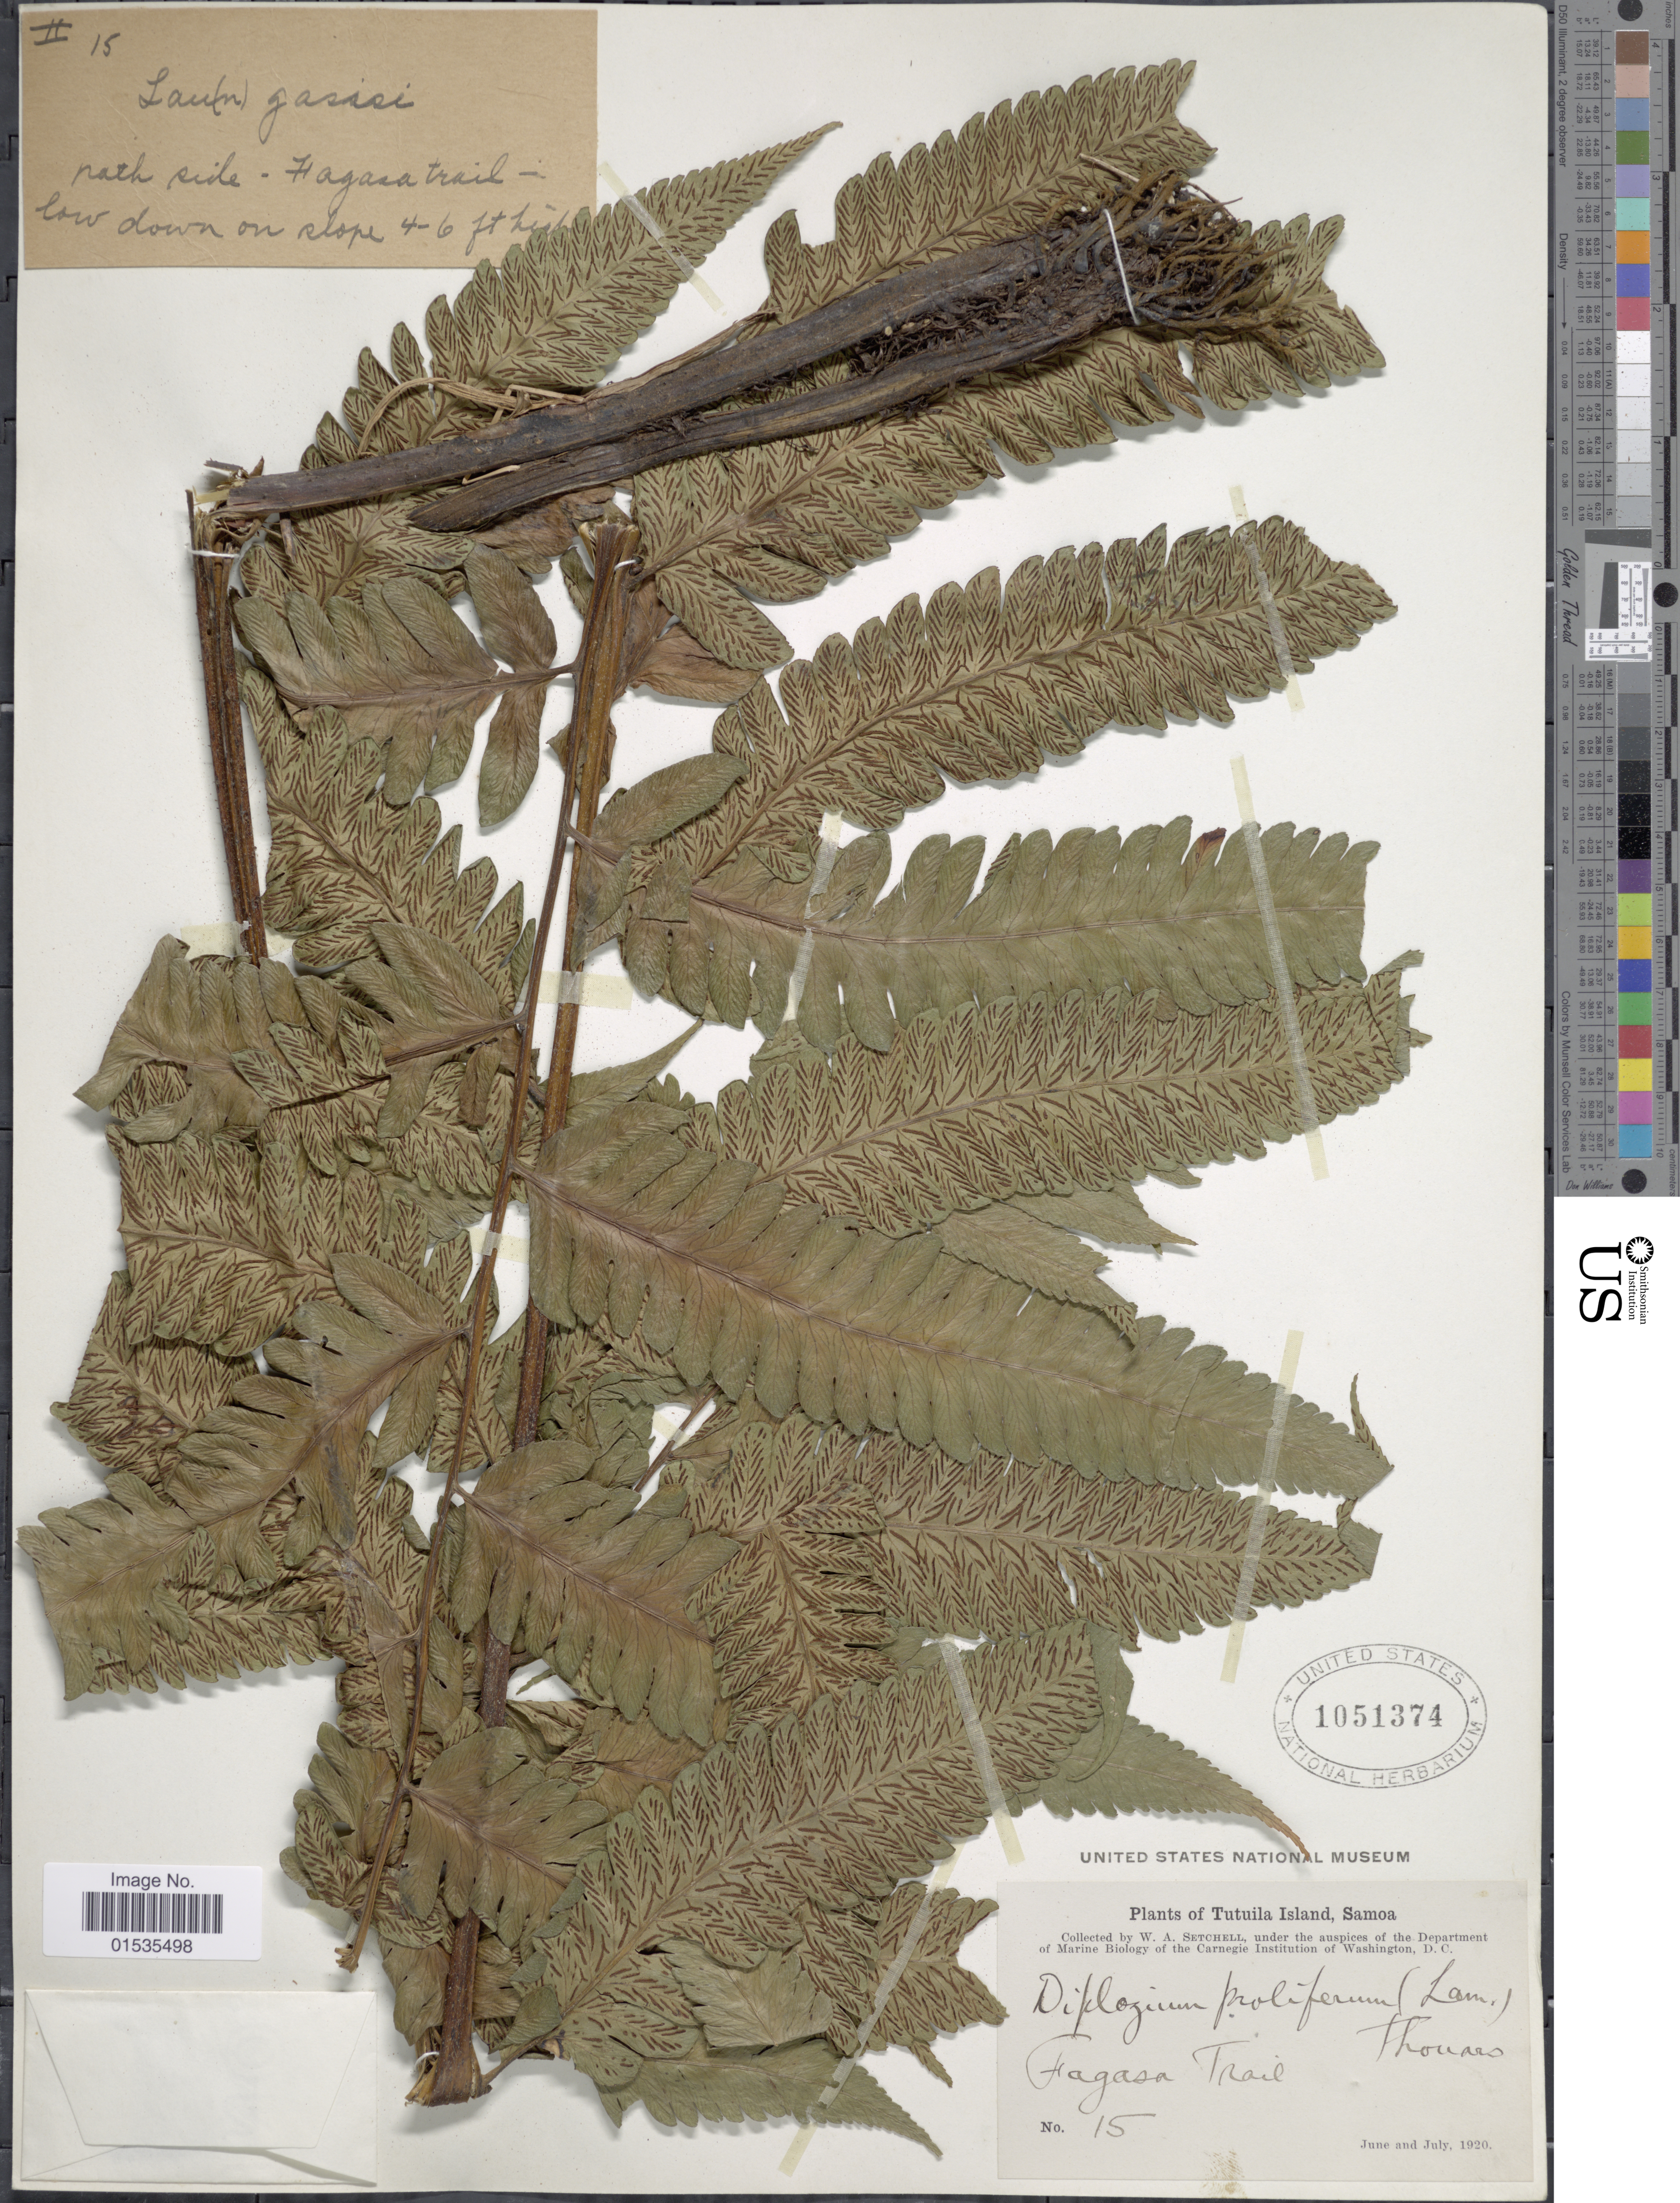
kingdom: Plantae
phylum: Tracheophyta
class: Polypodiopsida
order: Polypodiales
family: Athyriaceae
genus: Diplazium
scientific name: Diplazium proliferum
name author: (Lam.) Thouars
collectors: W. Setchell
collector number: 15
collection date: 1920-06/1920-07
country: American Samoa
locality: Tutuila, Fagasa Trail, Path Ride low down on slope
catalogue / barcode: US 1051374